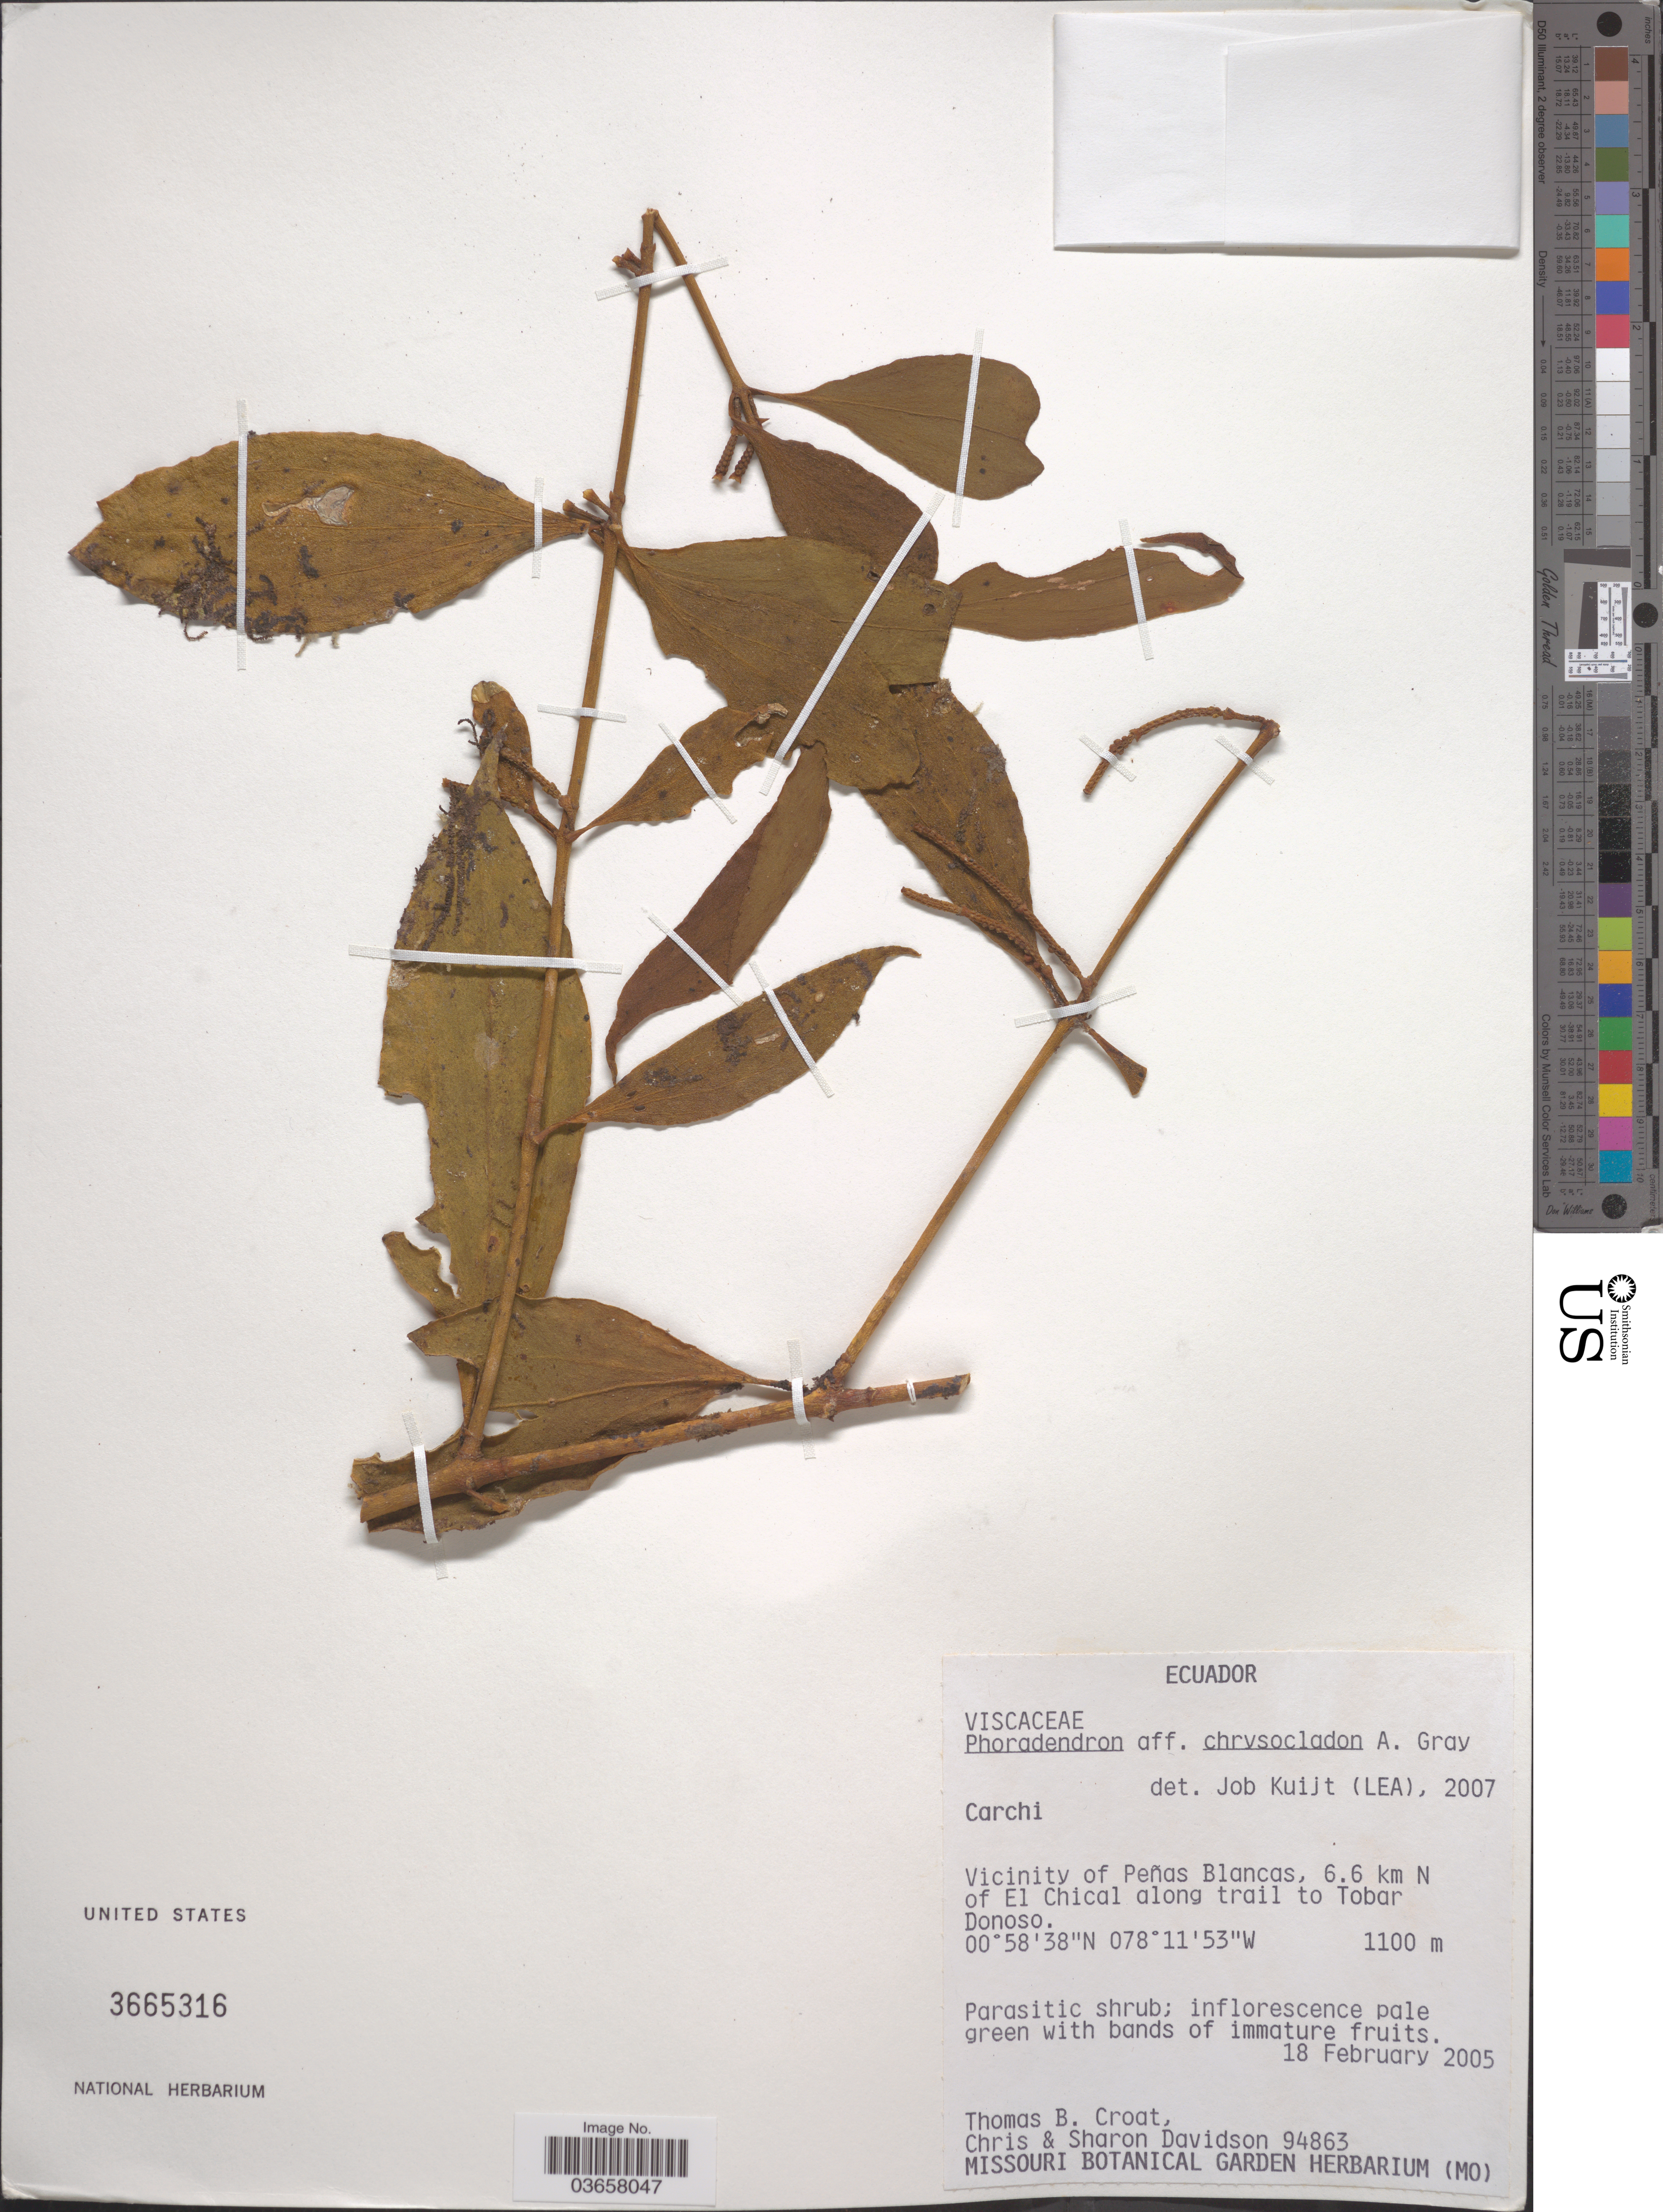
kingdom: Plantae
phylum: Tracheophyta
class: Magnoliopsida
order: Santalales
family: Viscaceae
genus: Phoradendron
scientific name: Phoradendron chrysocladon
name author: A. Gray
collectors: T. B. Croat, C. Davidson & S. Davidson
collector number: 94863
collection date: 2005-02-18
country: Ecuador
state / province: Carchi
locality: Vicinity of Peñas Blancas, 6.6 km N of El Chical along trail to Tobar Donoso.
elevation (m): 1100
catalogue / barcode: US 3665316